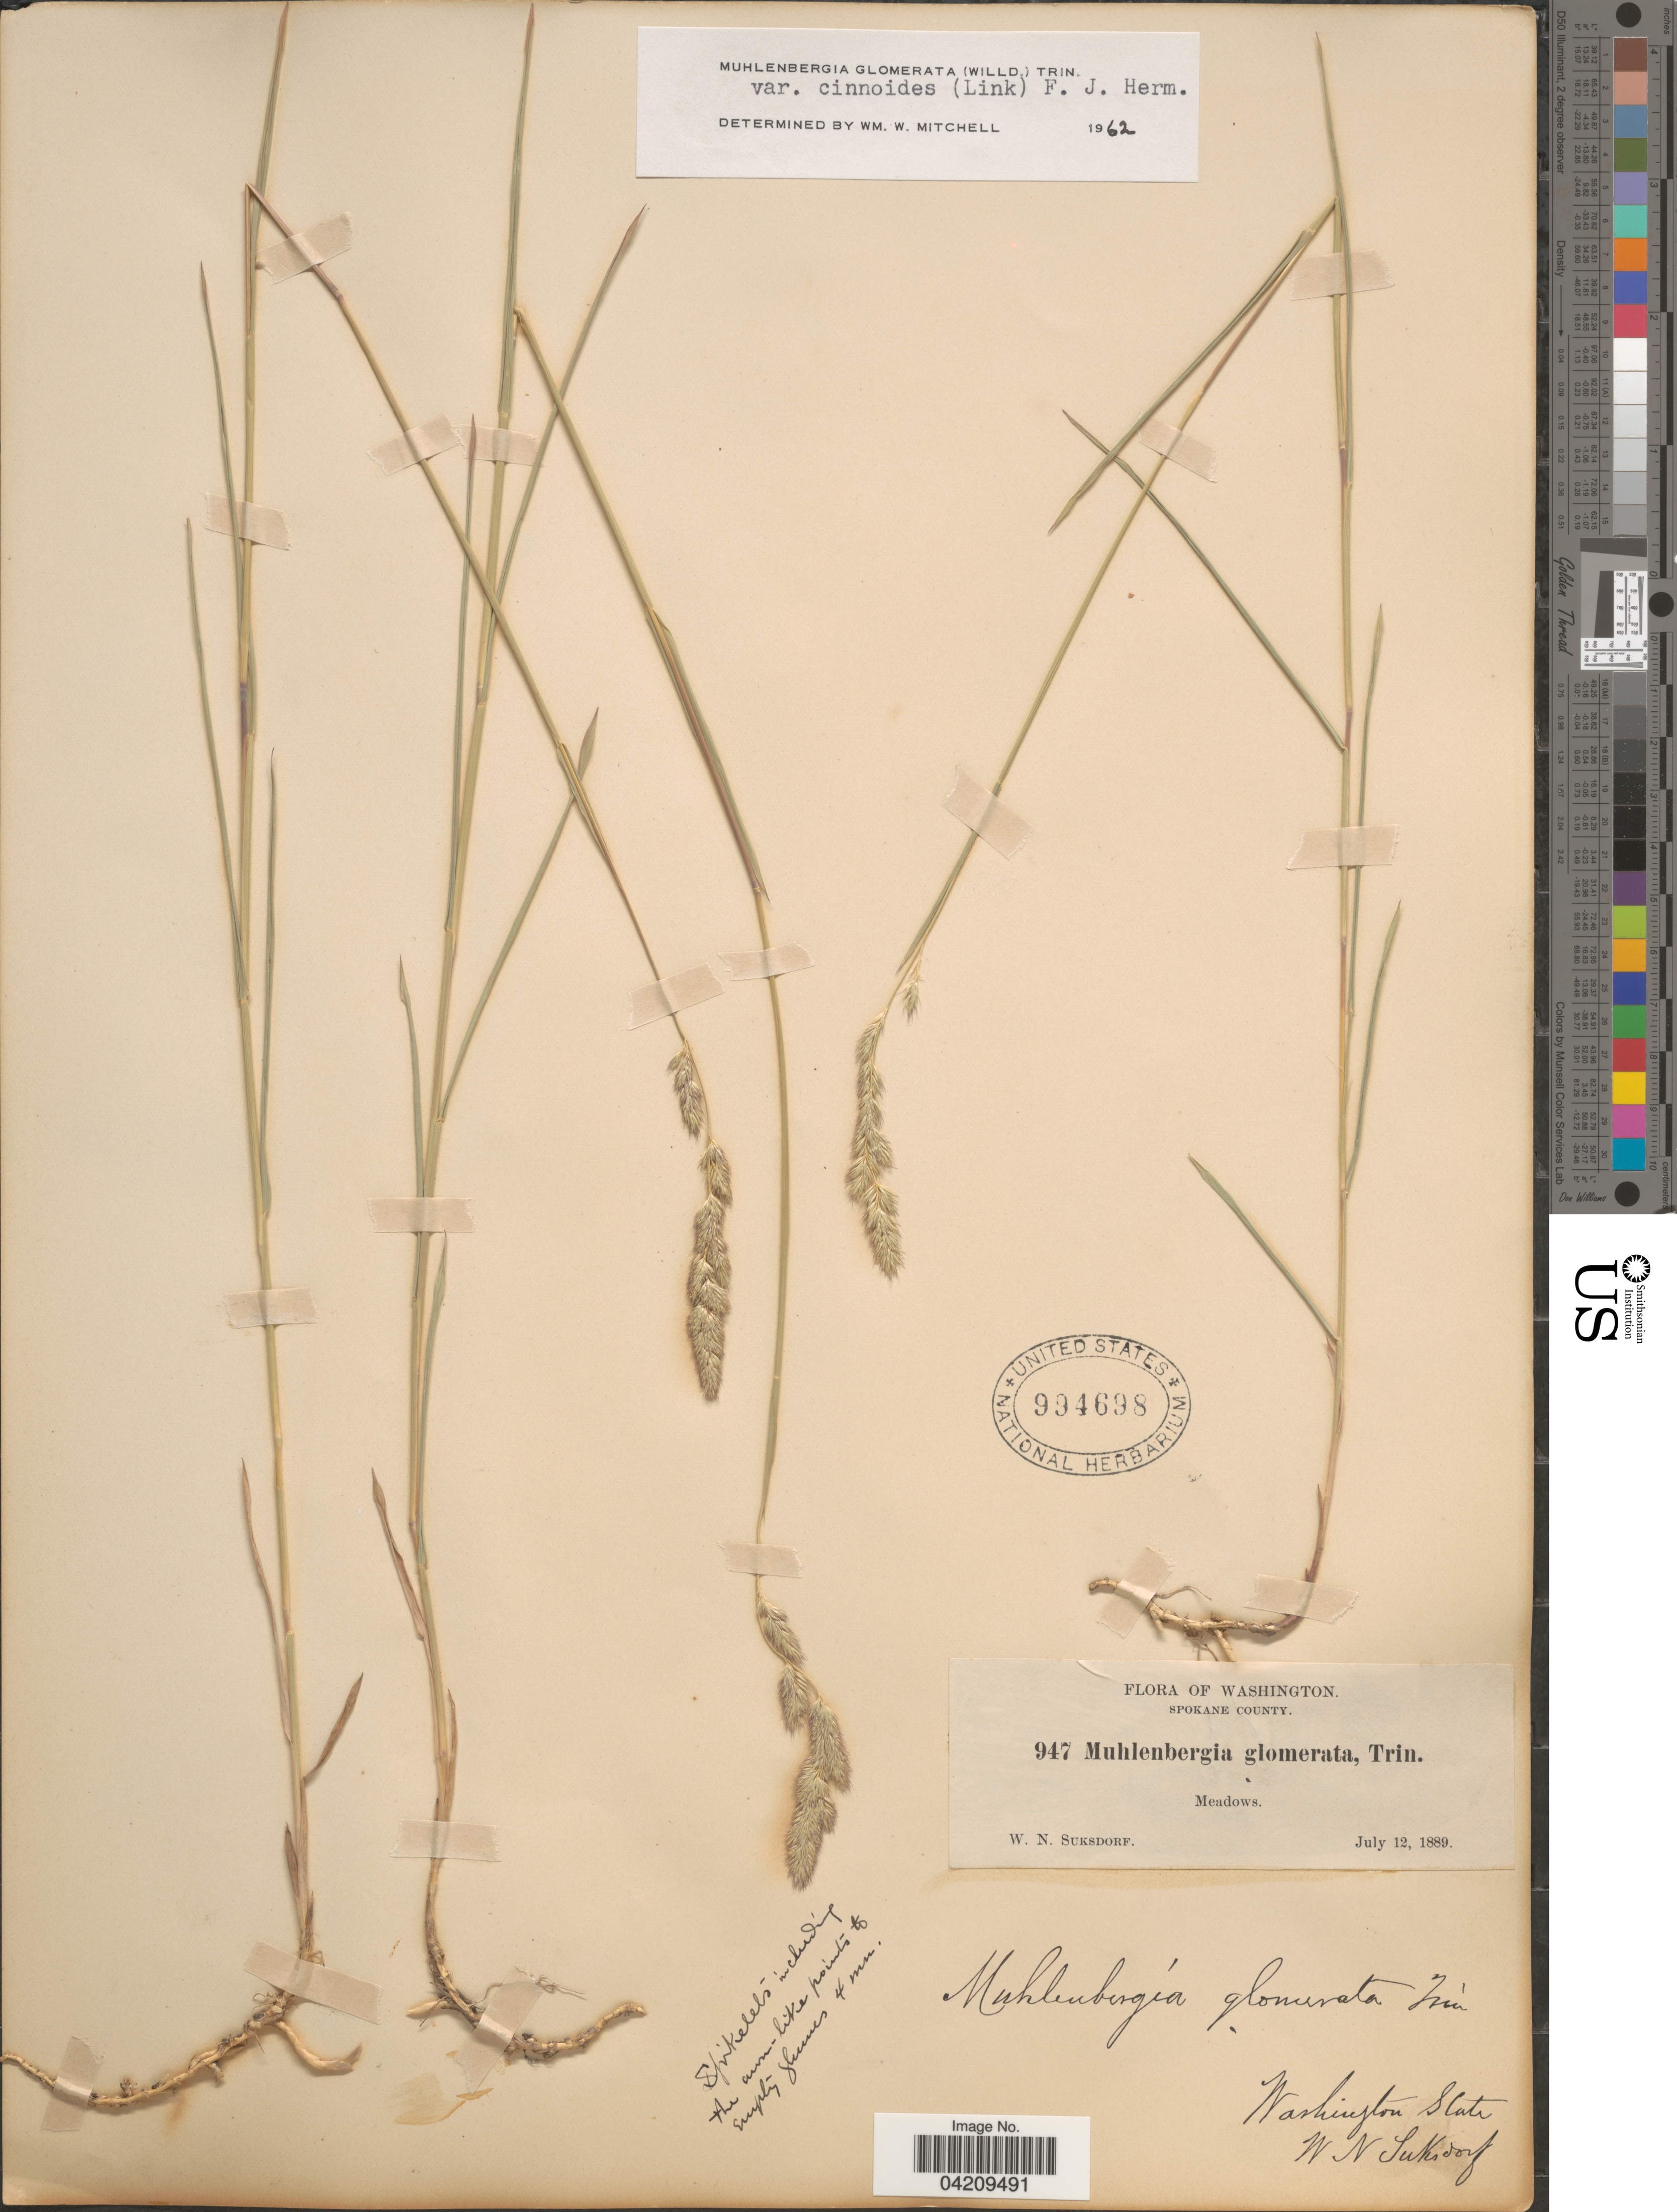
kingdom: Plantae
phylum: Tracheophyta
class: Liliopsida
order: Poales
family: Poaceae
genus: Muhlenbergia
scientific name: Muhlenbergia glomerata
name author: (Willd.) Trin.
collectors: W. N. Suksdorf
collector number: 947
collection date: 1889-07-12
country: United States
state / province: Washington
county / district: Spokane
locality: Spokane County. Meadows.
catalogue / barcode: US 994698